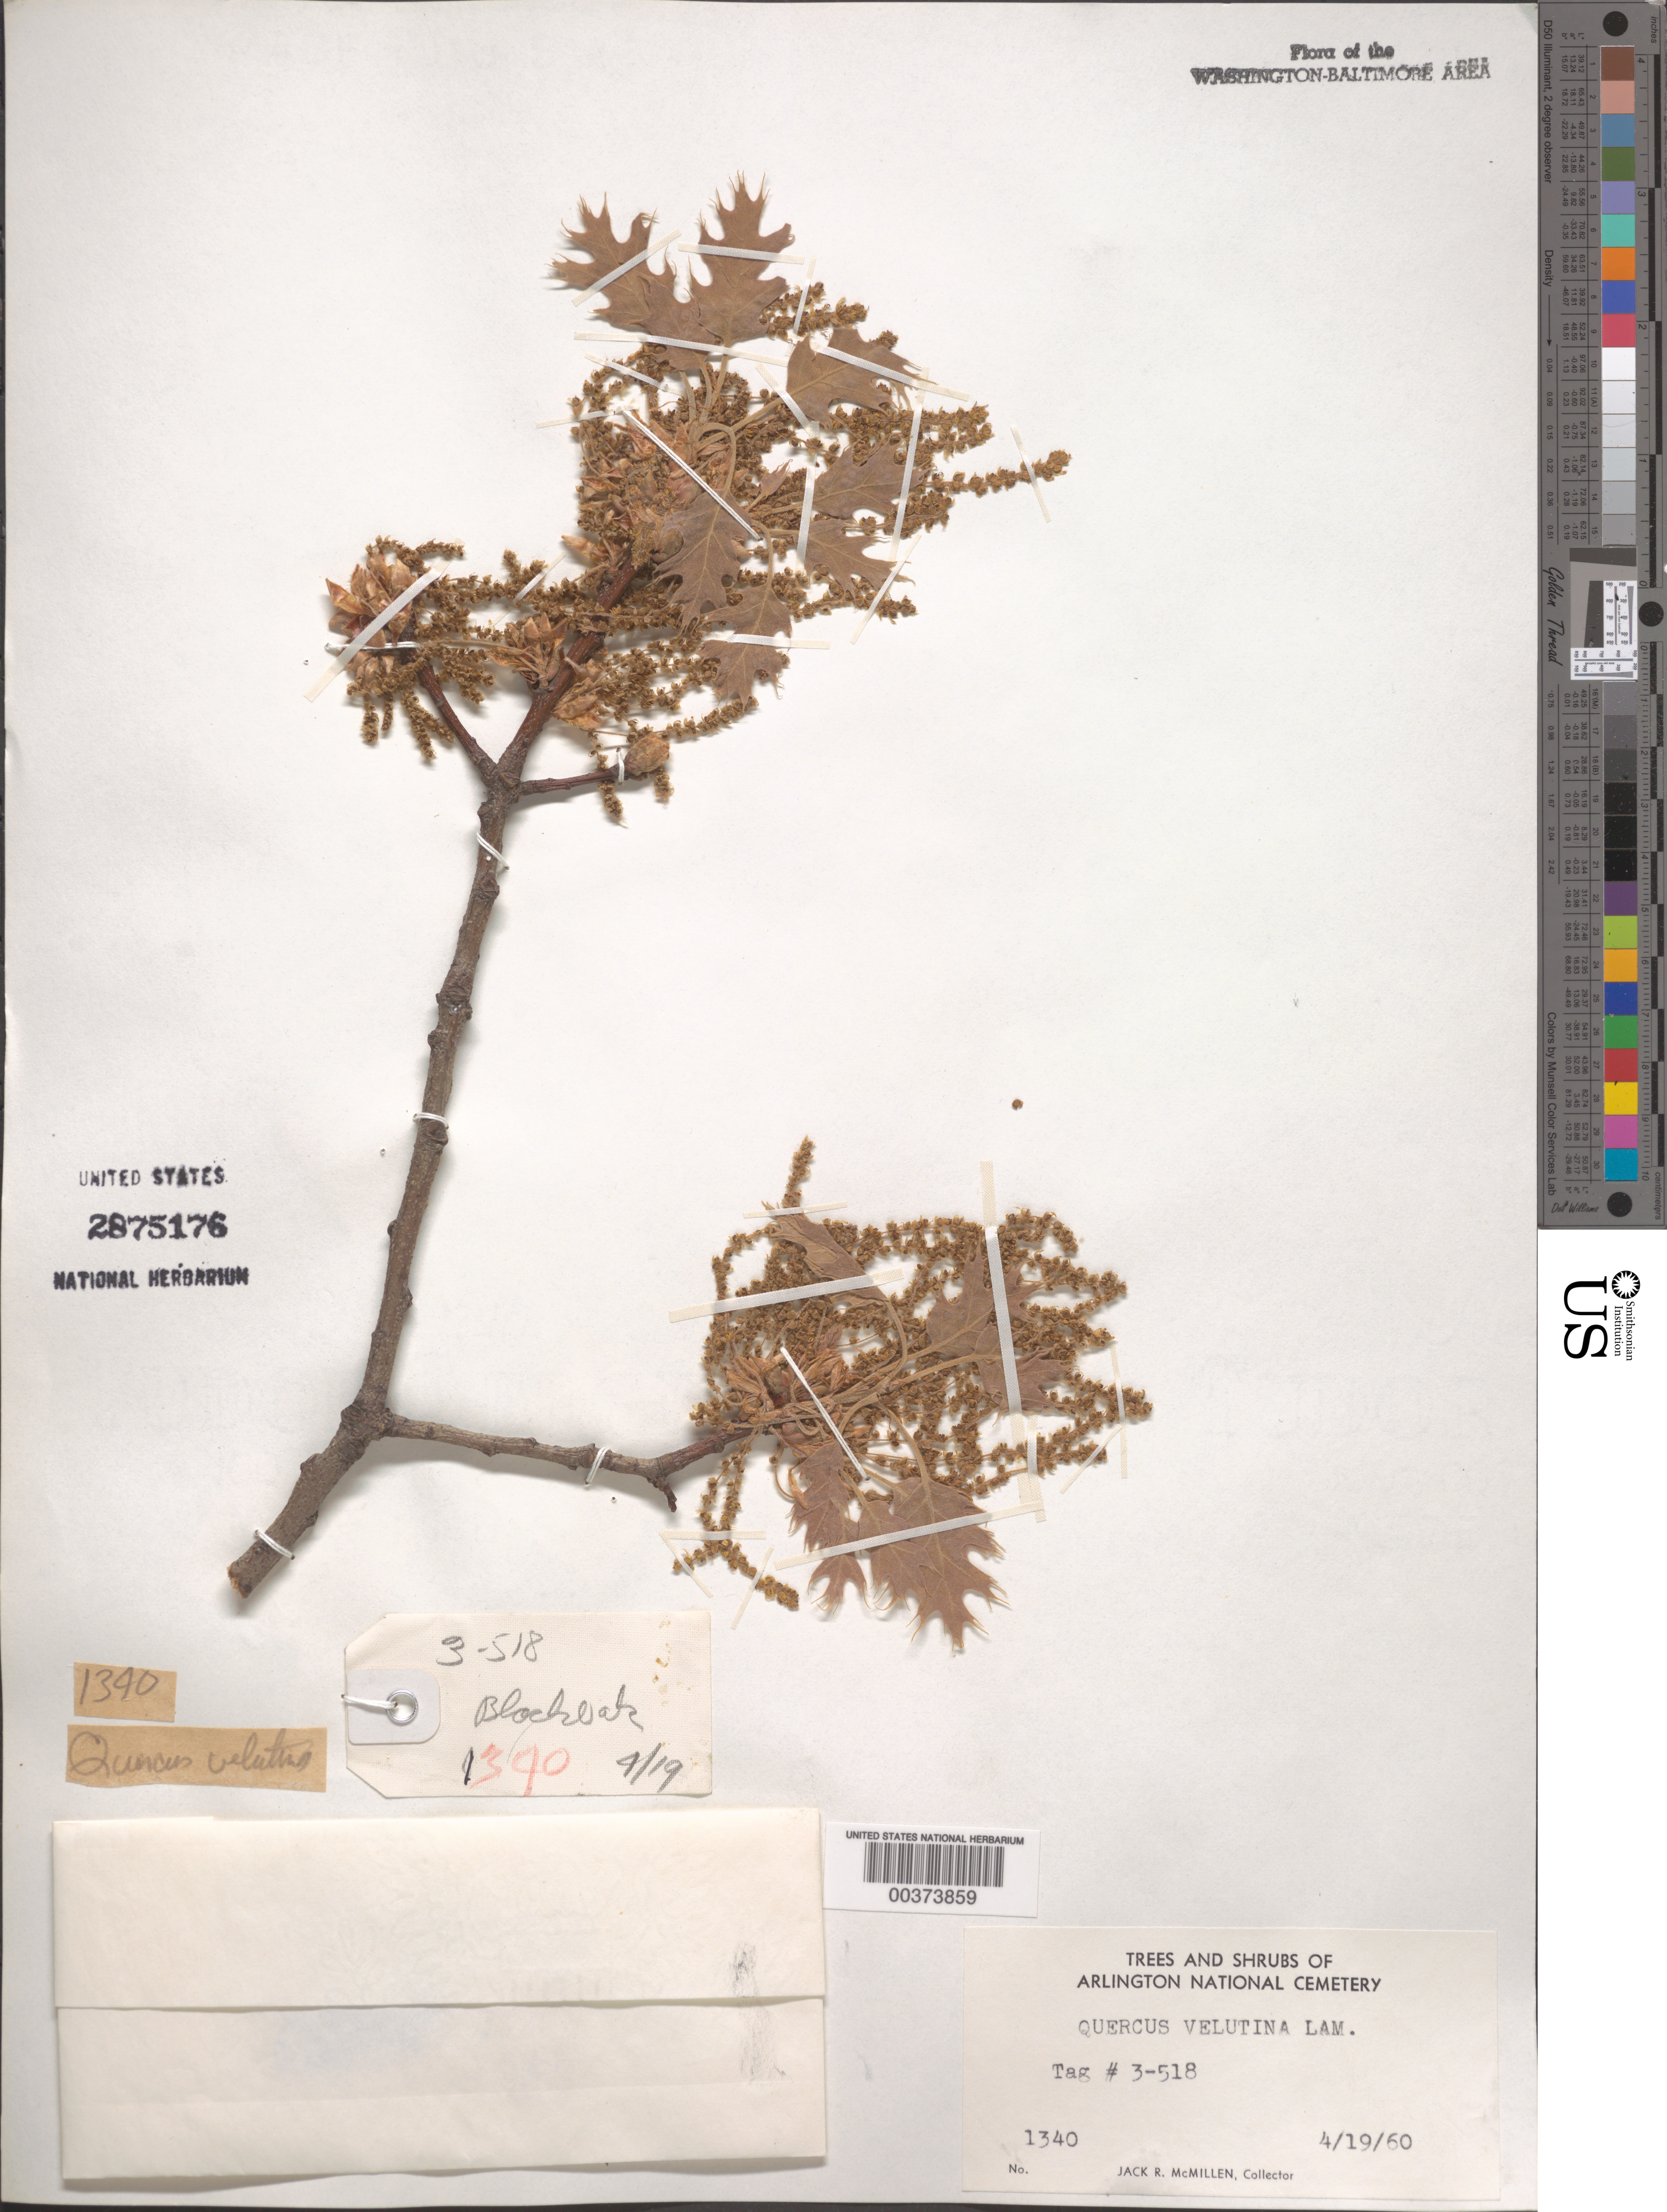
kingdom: Plantae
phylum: Tracheophyta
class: Magnoliopsida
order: Fagales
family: Fagaceae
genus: Quercus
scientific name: Quercus velutina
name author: Lam.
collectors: J. McMillen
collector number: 1340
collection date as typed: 19 Apr 1960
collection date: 1960-04-19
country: United States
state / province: Virginia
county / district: Arlington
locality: Arlington National Cemetery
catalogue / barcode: US 2875176